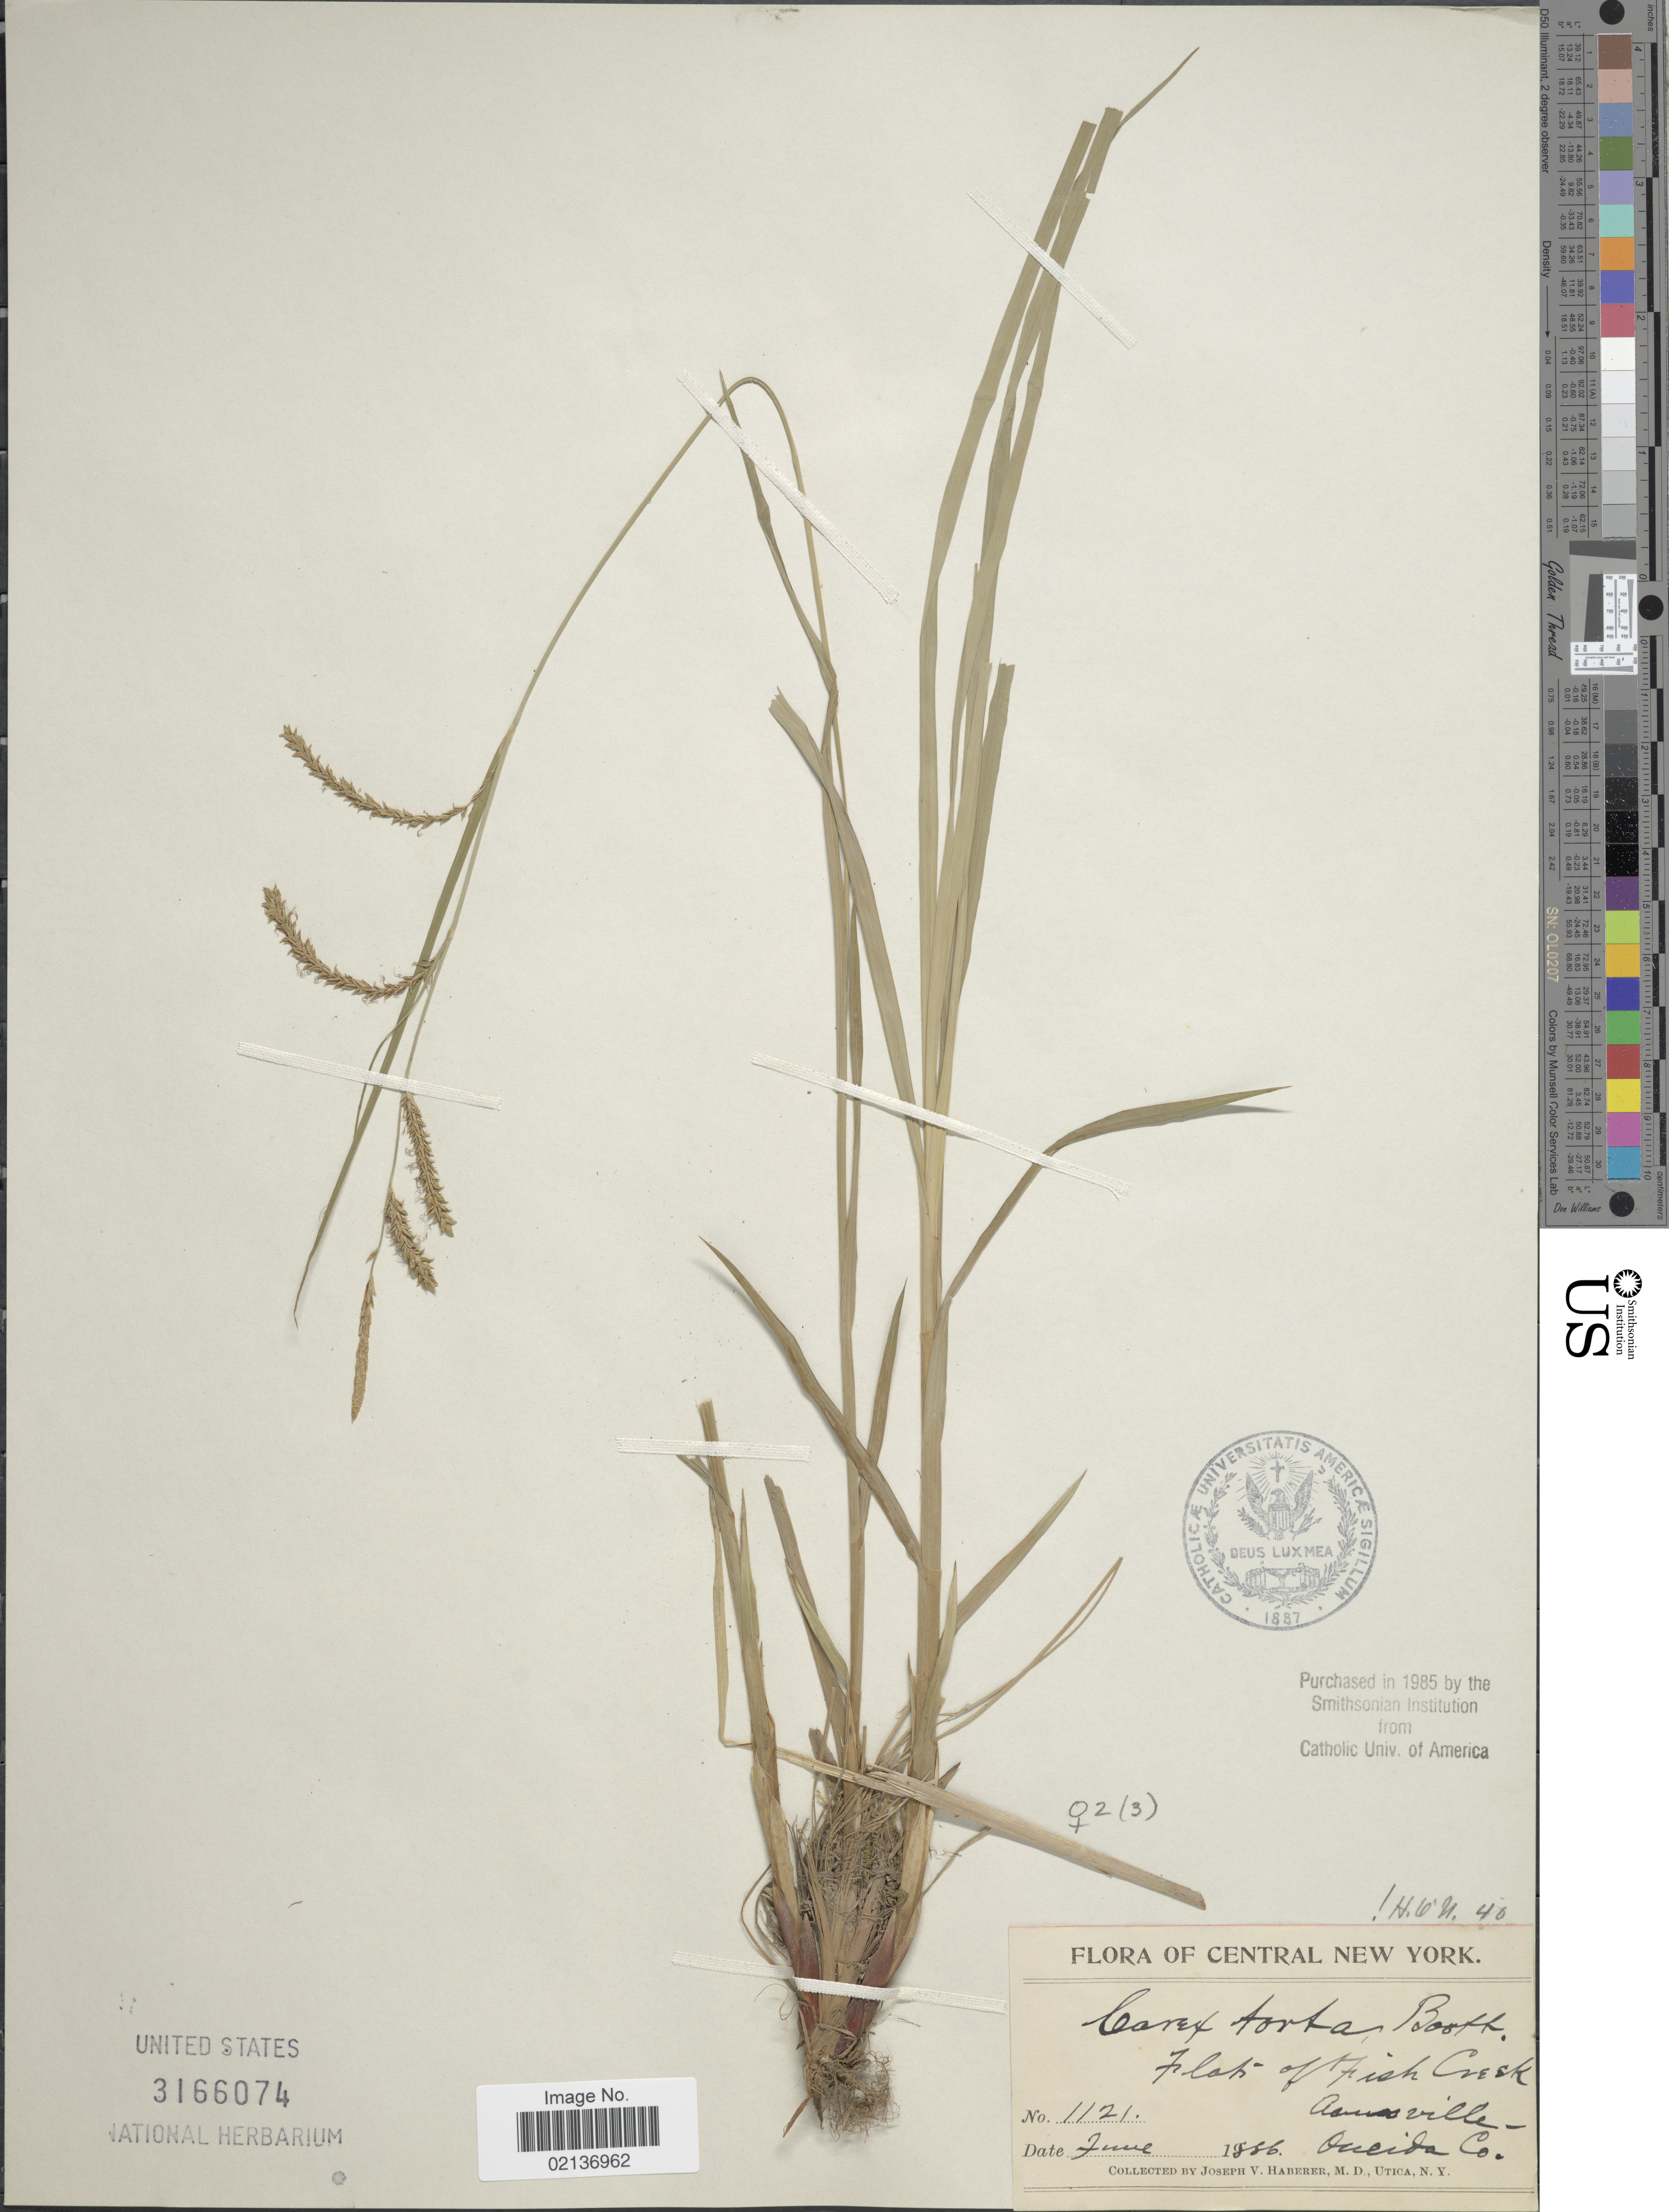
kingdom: Plantae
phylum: Tracheophyta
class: Liliopsida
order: Poales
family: Cyperaceae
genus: Carex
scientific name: Carex torta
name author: Boott ex Tuck.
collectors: J. V. Haberer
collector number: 1121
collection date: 1886-06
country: United States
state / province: New York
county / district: Oneida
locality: Central New York, Flats of Fish Creek, Annsville, Oneida Co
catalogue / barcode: US 3166074